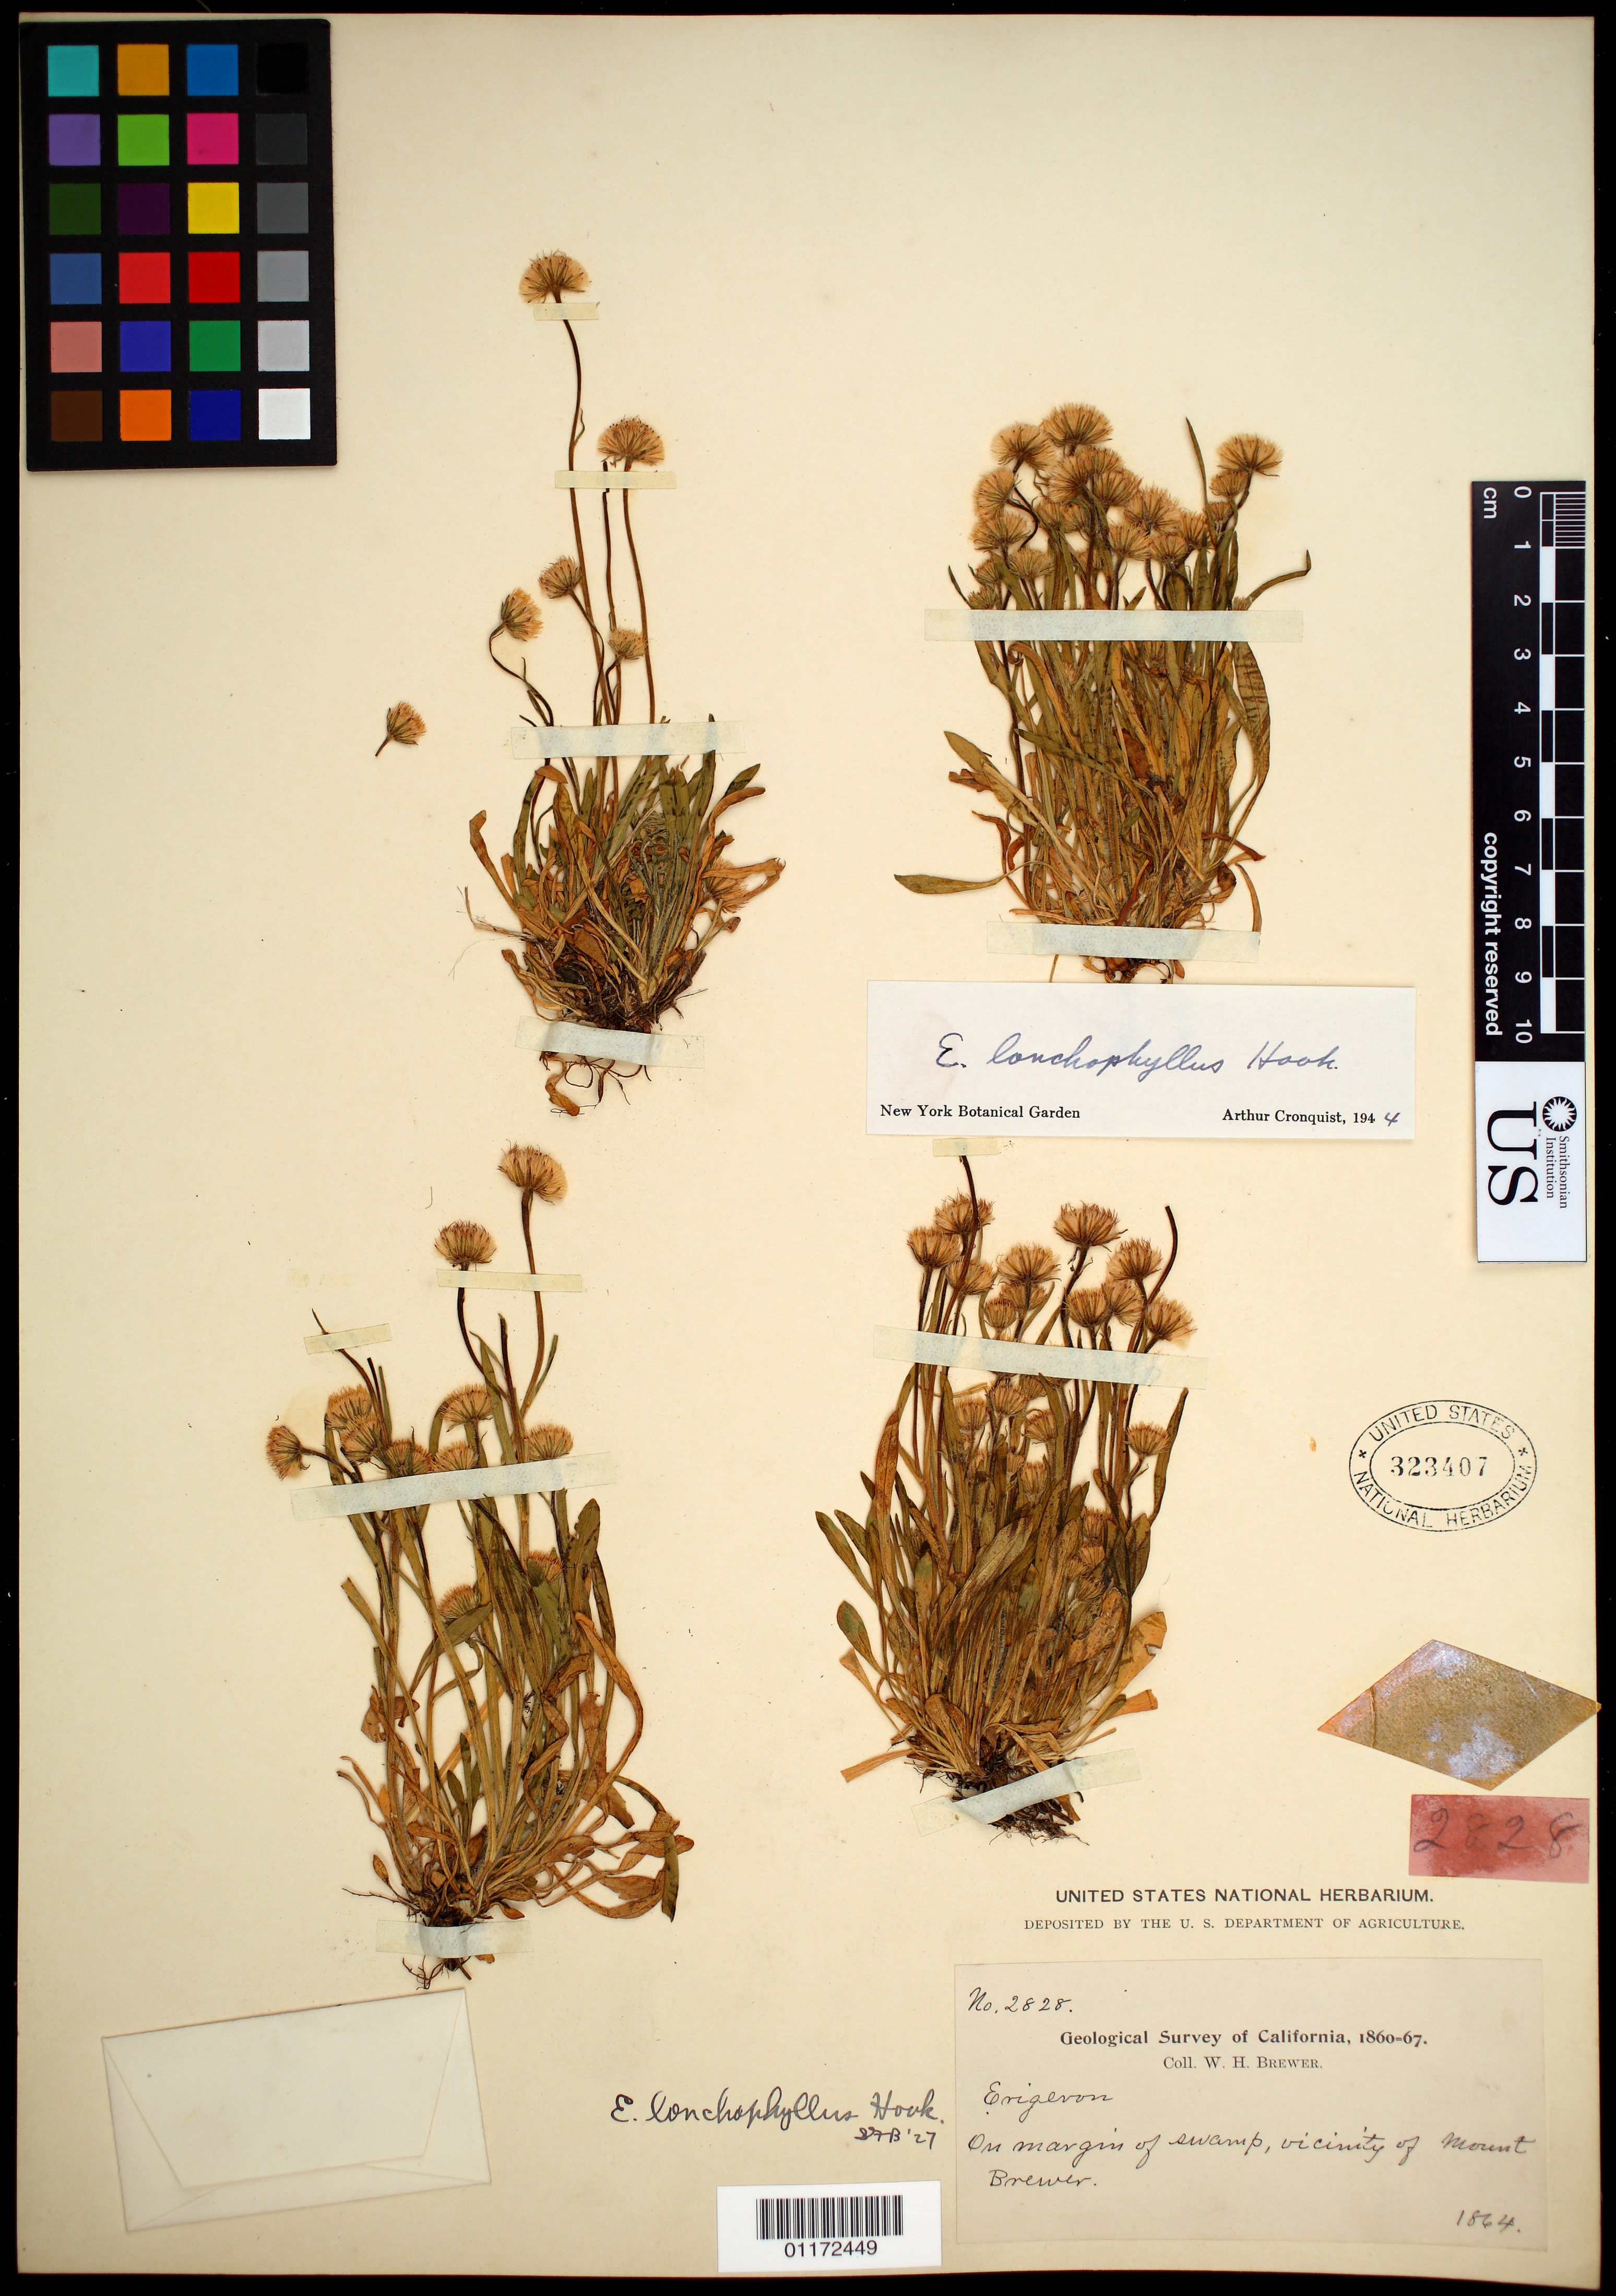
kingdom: Plantae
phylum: Tracheophyta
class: Magnoliopsida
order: Asterales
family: Asteraceae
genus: Erigeron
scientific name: Erigeron lonchophyllus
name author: Hook.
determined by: Cronquist, A. J.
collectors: W. H. Brewer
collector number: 2828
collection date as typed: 1864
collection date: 1864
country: United States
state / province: California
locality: vicinity of Mount Brewer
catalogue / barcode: US 323407